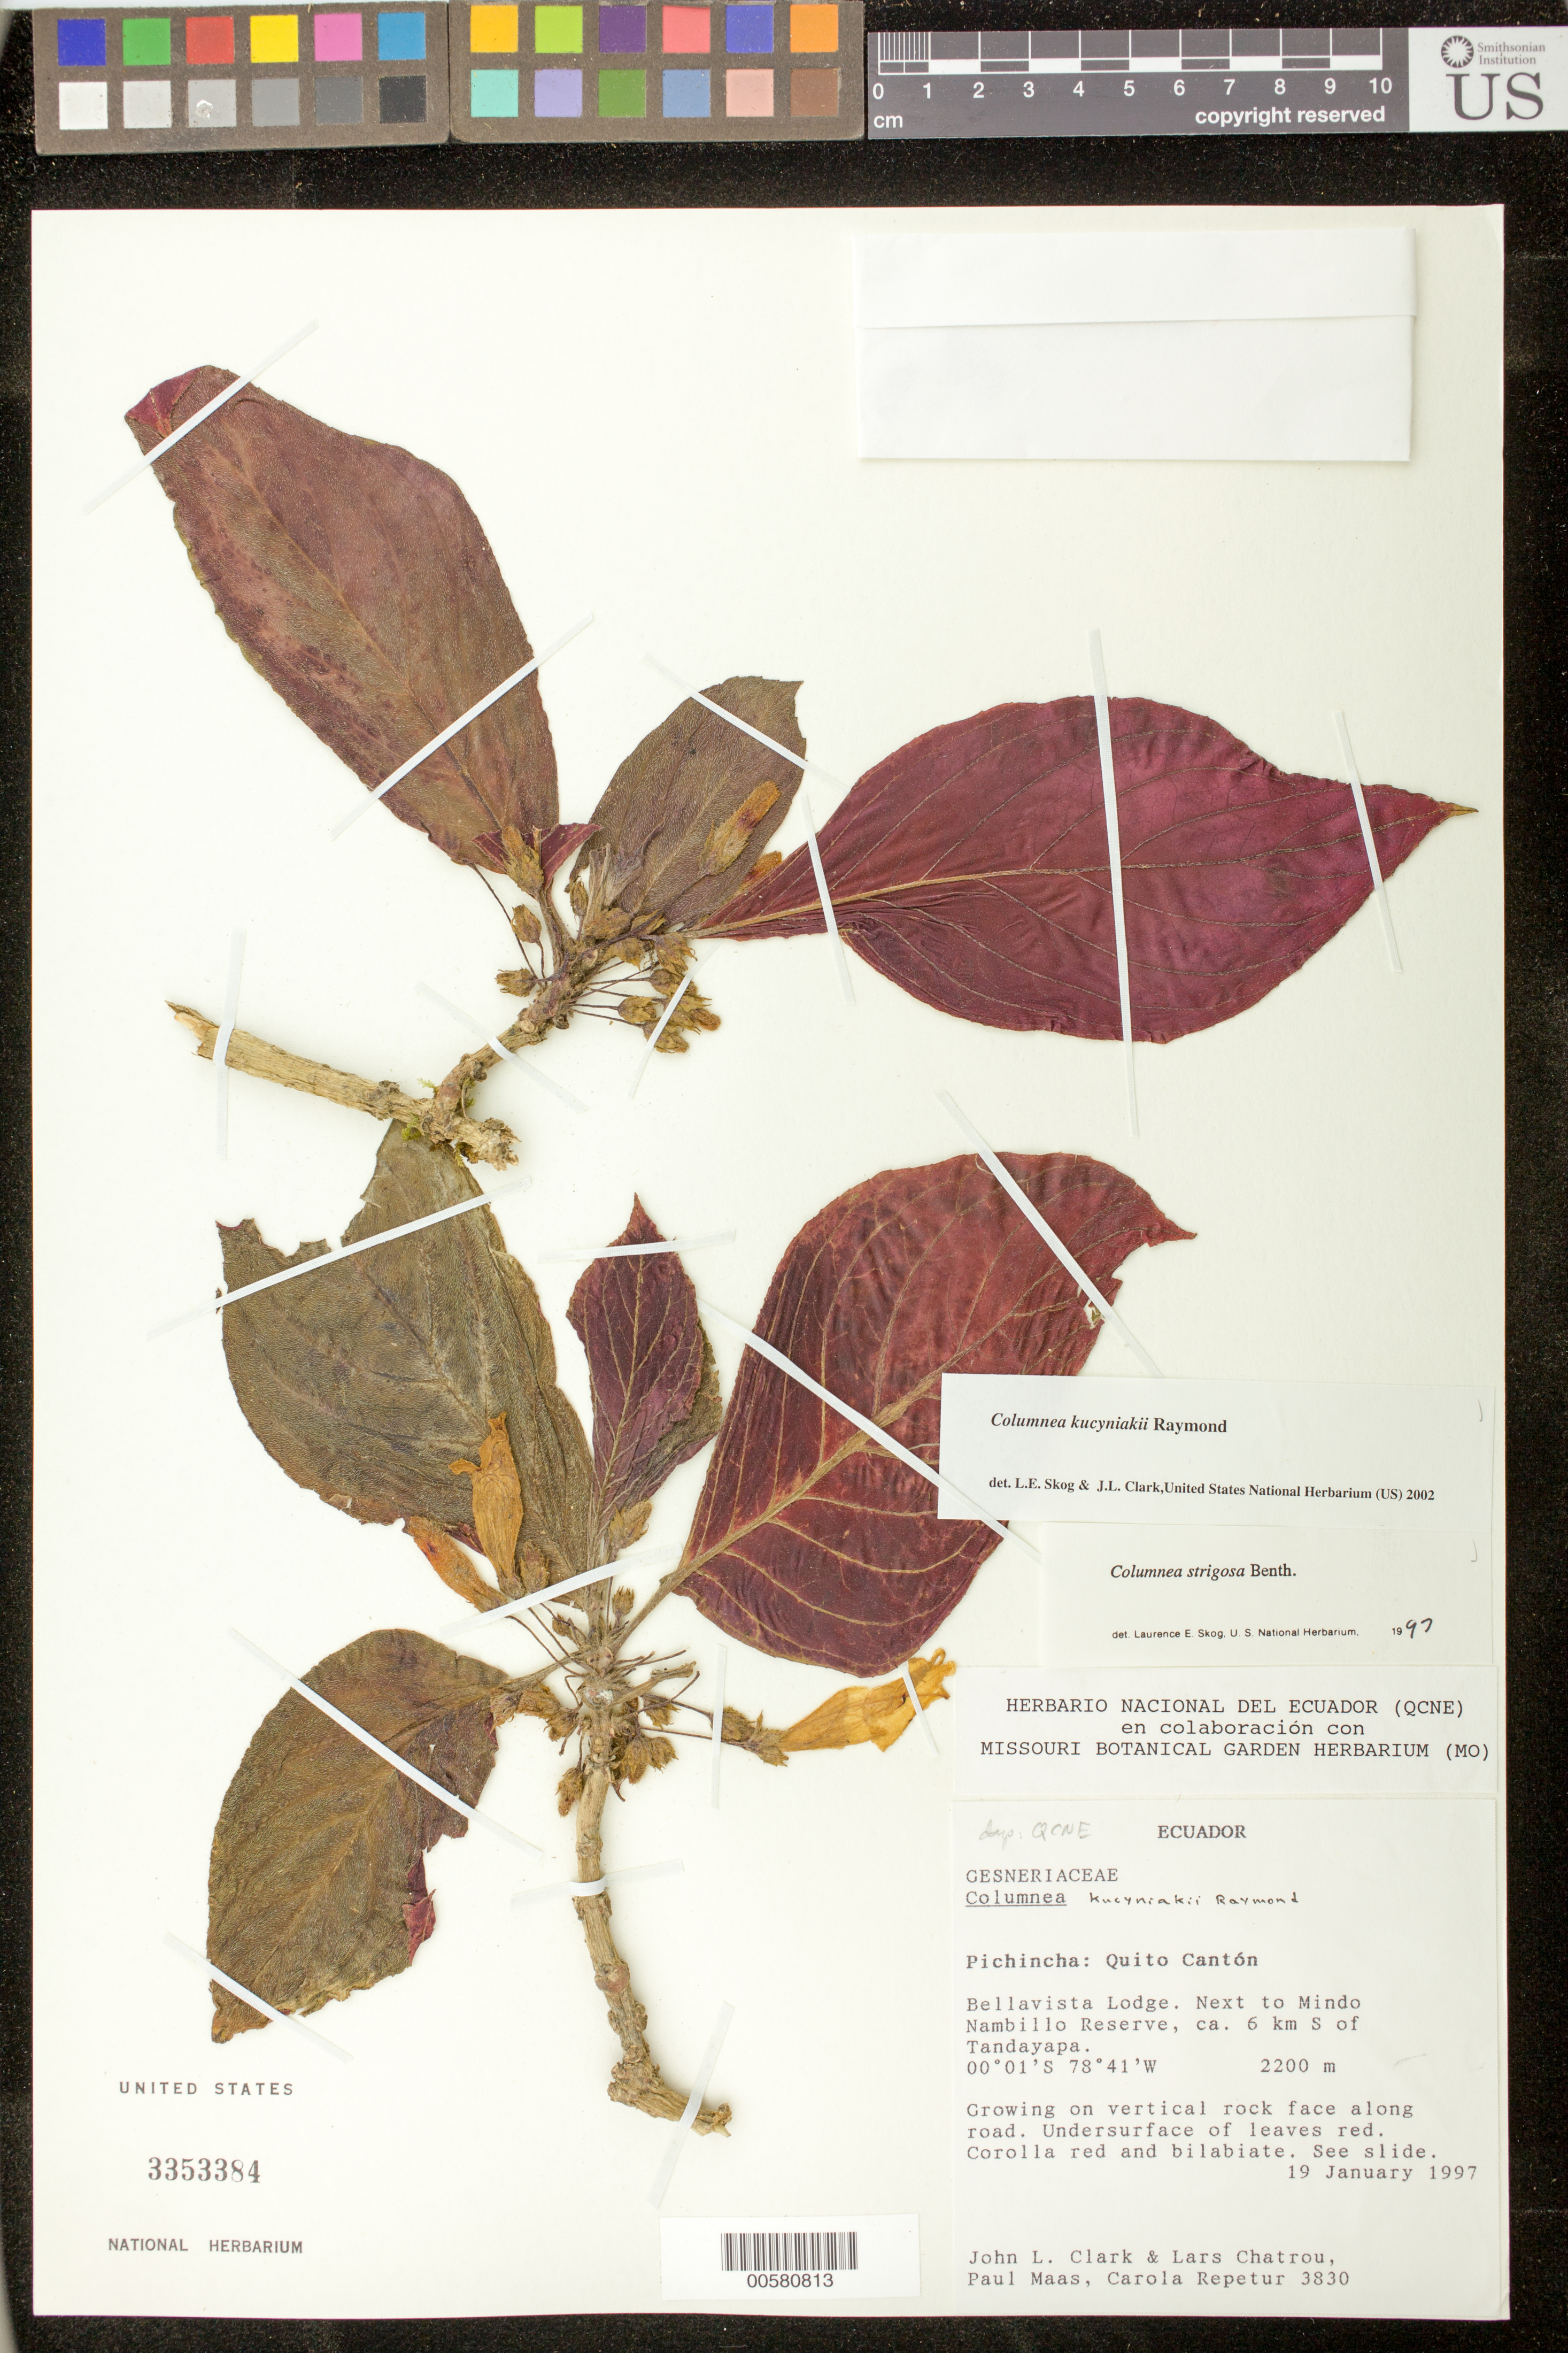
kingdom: Plantae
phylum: Tracheophyta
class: Magnoliopsida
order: Lamiales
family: Gesneriaceae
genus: Columnea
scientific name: Columnea kucyniakii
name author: Raymond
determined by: Clark, J. L.; Skog, Laurence E.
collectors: J. L. Clark, L. W. Chatrou, P. Maas & C. Repetur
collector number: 3830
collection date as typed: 19 Jan 1997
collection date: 1997-01-19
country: Ecuador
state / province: Pichincha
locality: Quito Cantón. Bellavista Lodge, next to Mindo Nambillo Reserve, ca. 6 km S of Tandayapa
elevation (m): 2200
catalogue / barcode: US 3353384